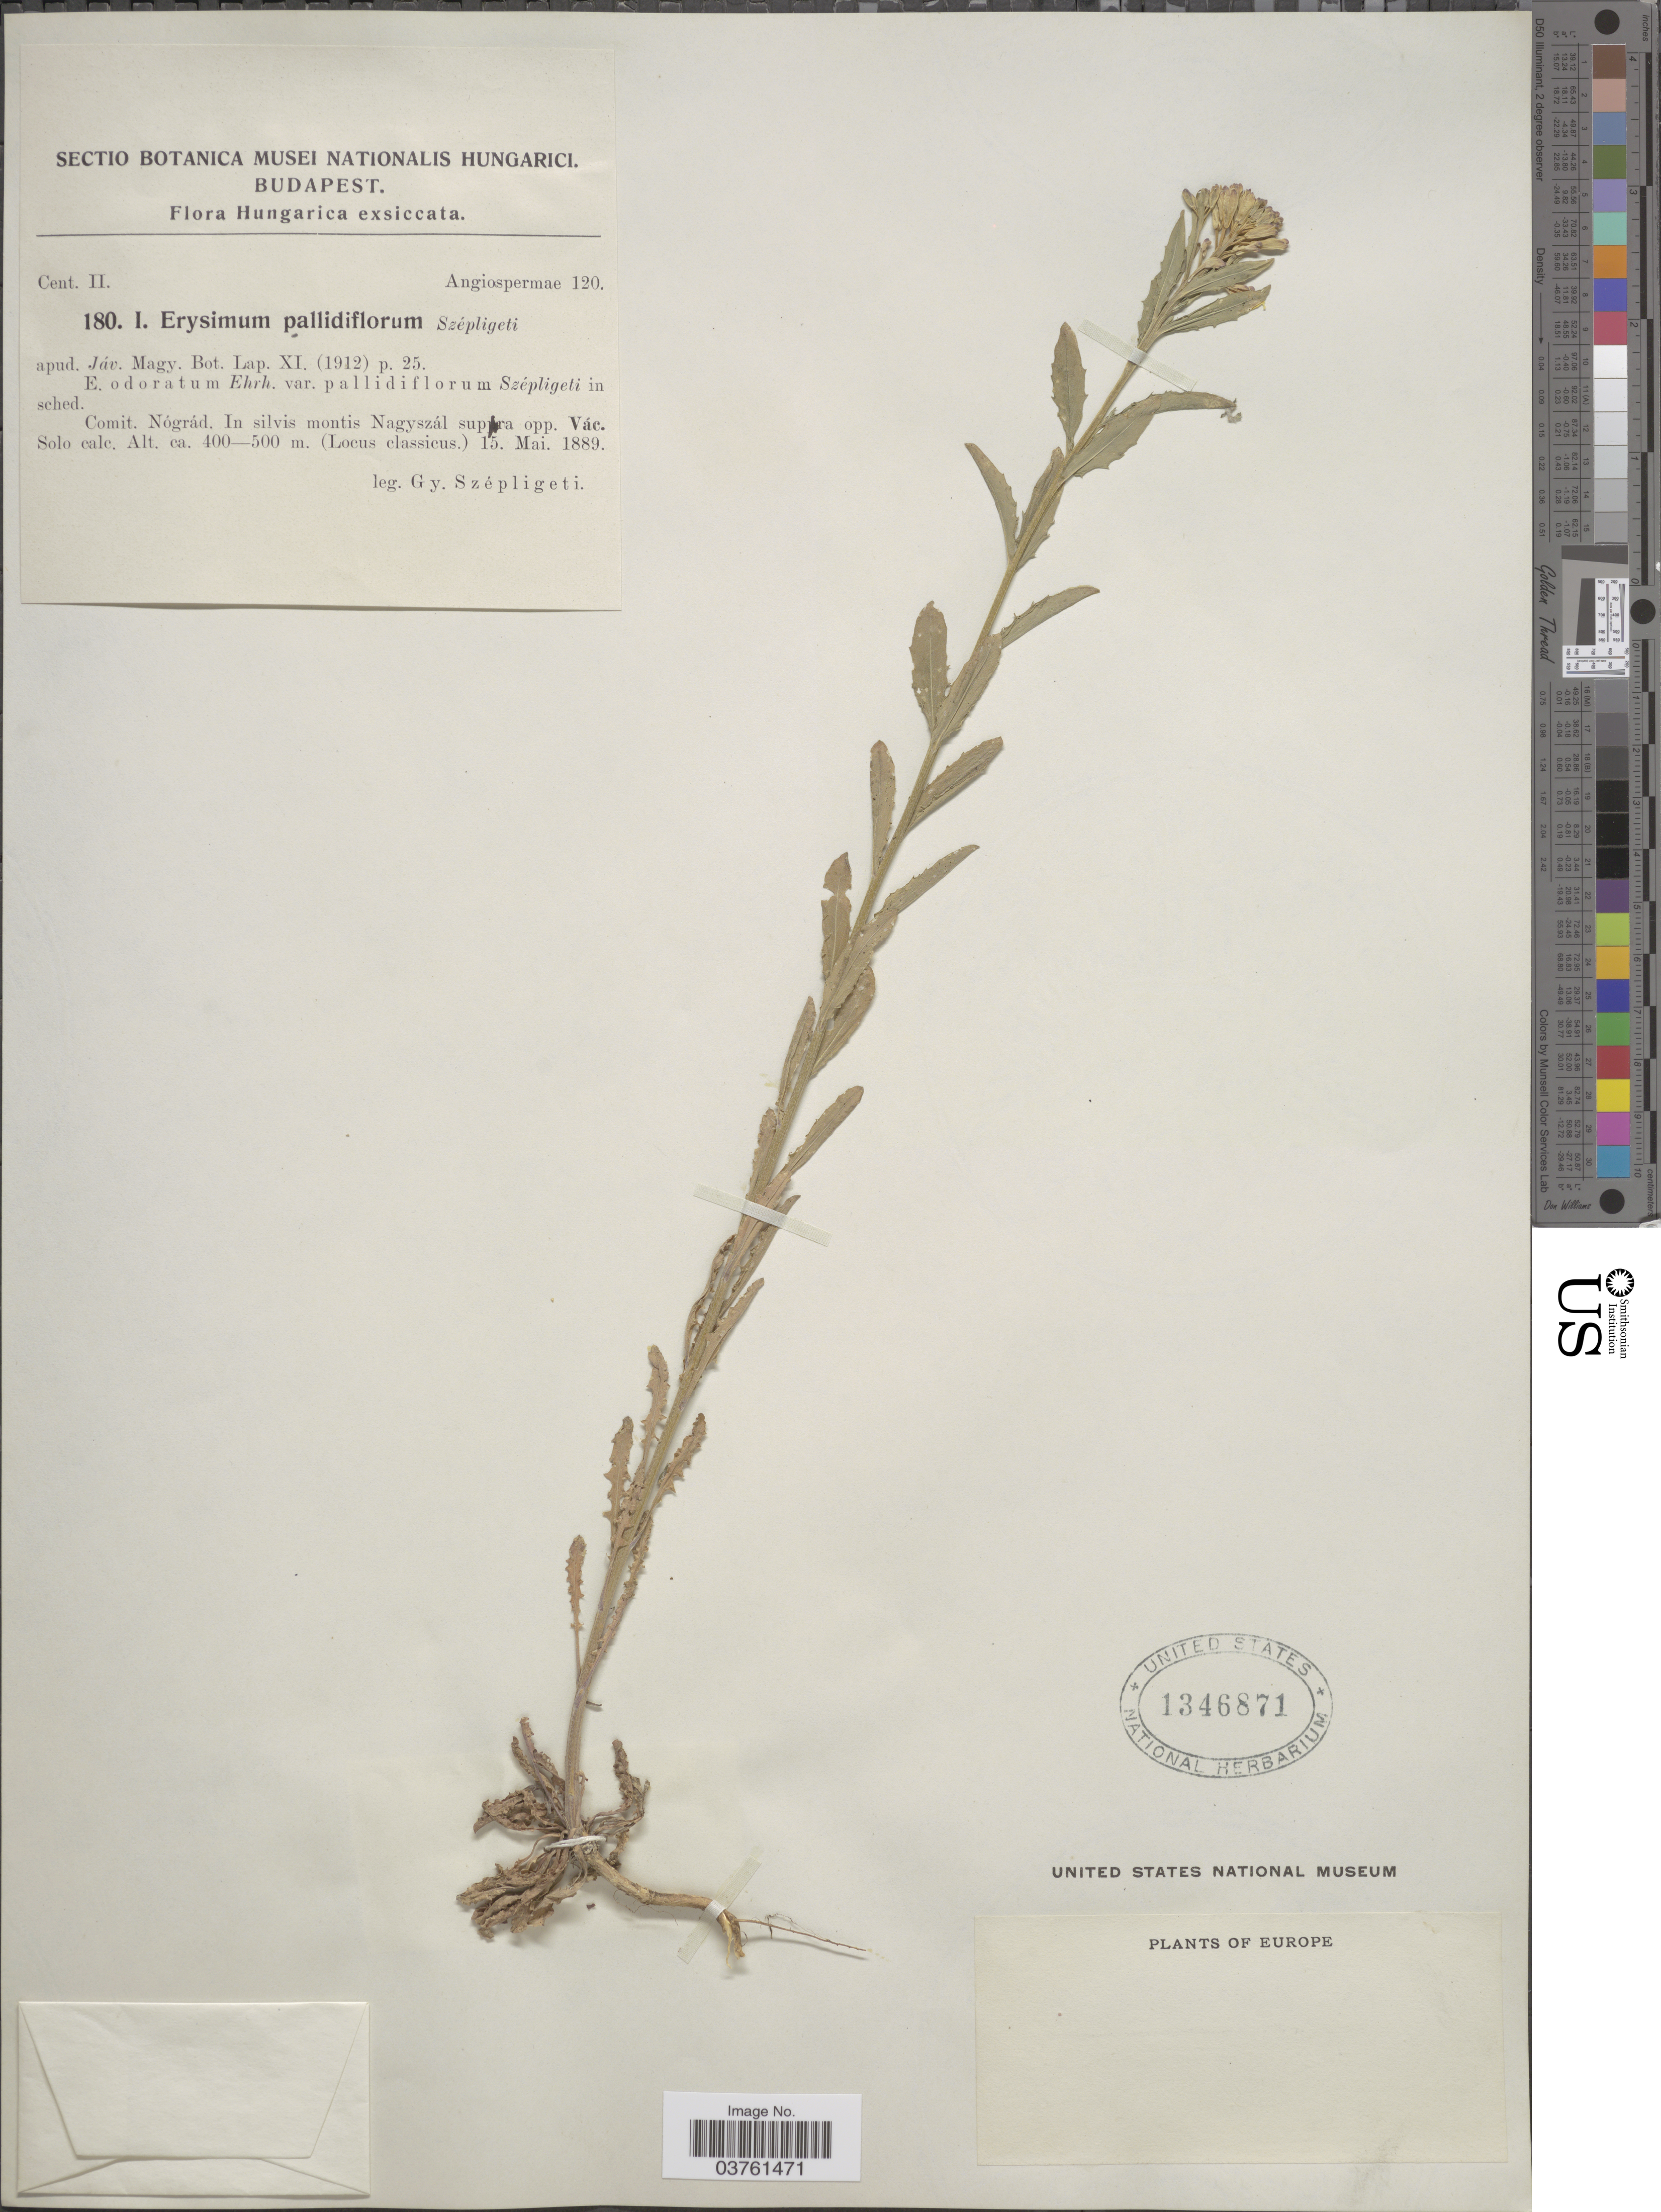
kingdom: Plantae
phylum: Tracheophyta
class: Magnoliopsida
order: Brassicales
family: Brassicaceae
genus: Erysimum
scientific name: Erysimum pallidiflorum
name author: Jáv.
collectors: G. Szépligeti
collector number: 180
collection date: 1889-05-15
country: Hungary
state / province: Nograd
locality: Comit. Nógrád. In silvis montis Nagyszál supra opp. Vác.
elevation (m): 400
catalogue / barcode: US 1346871